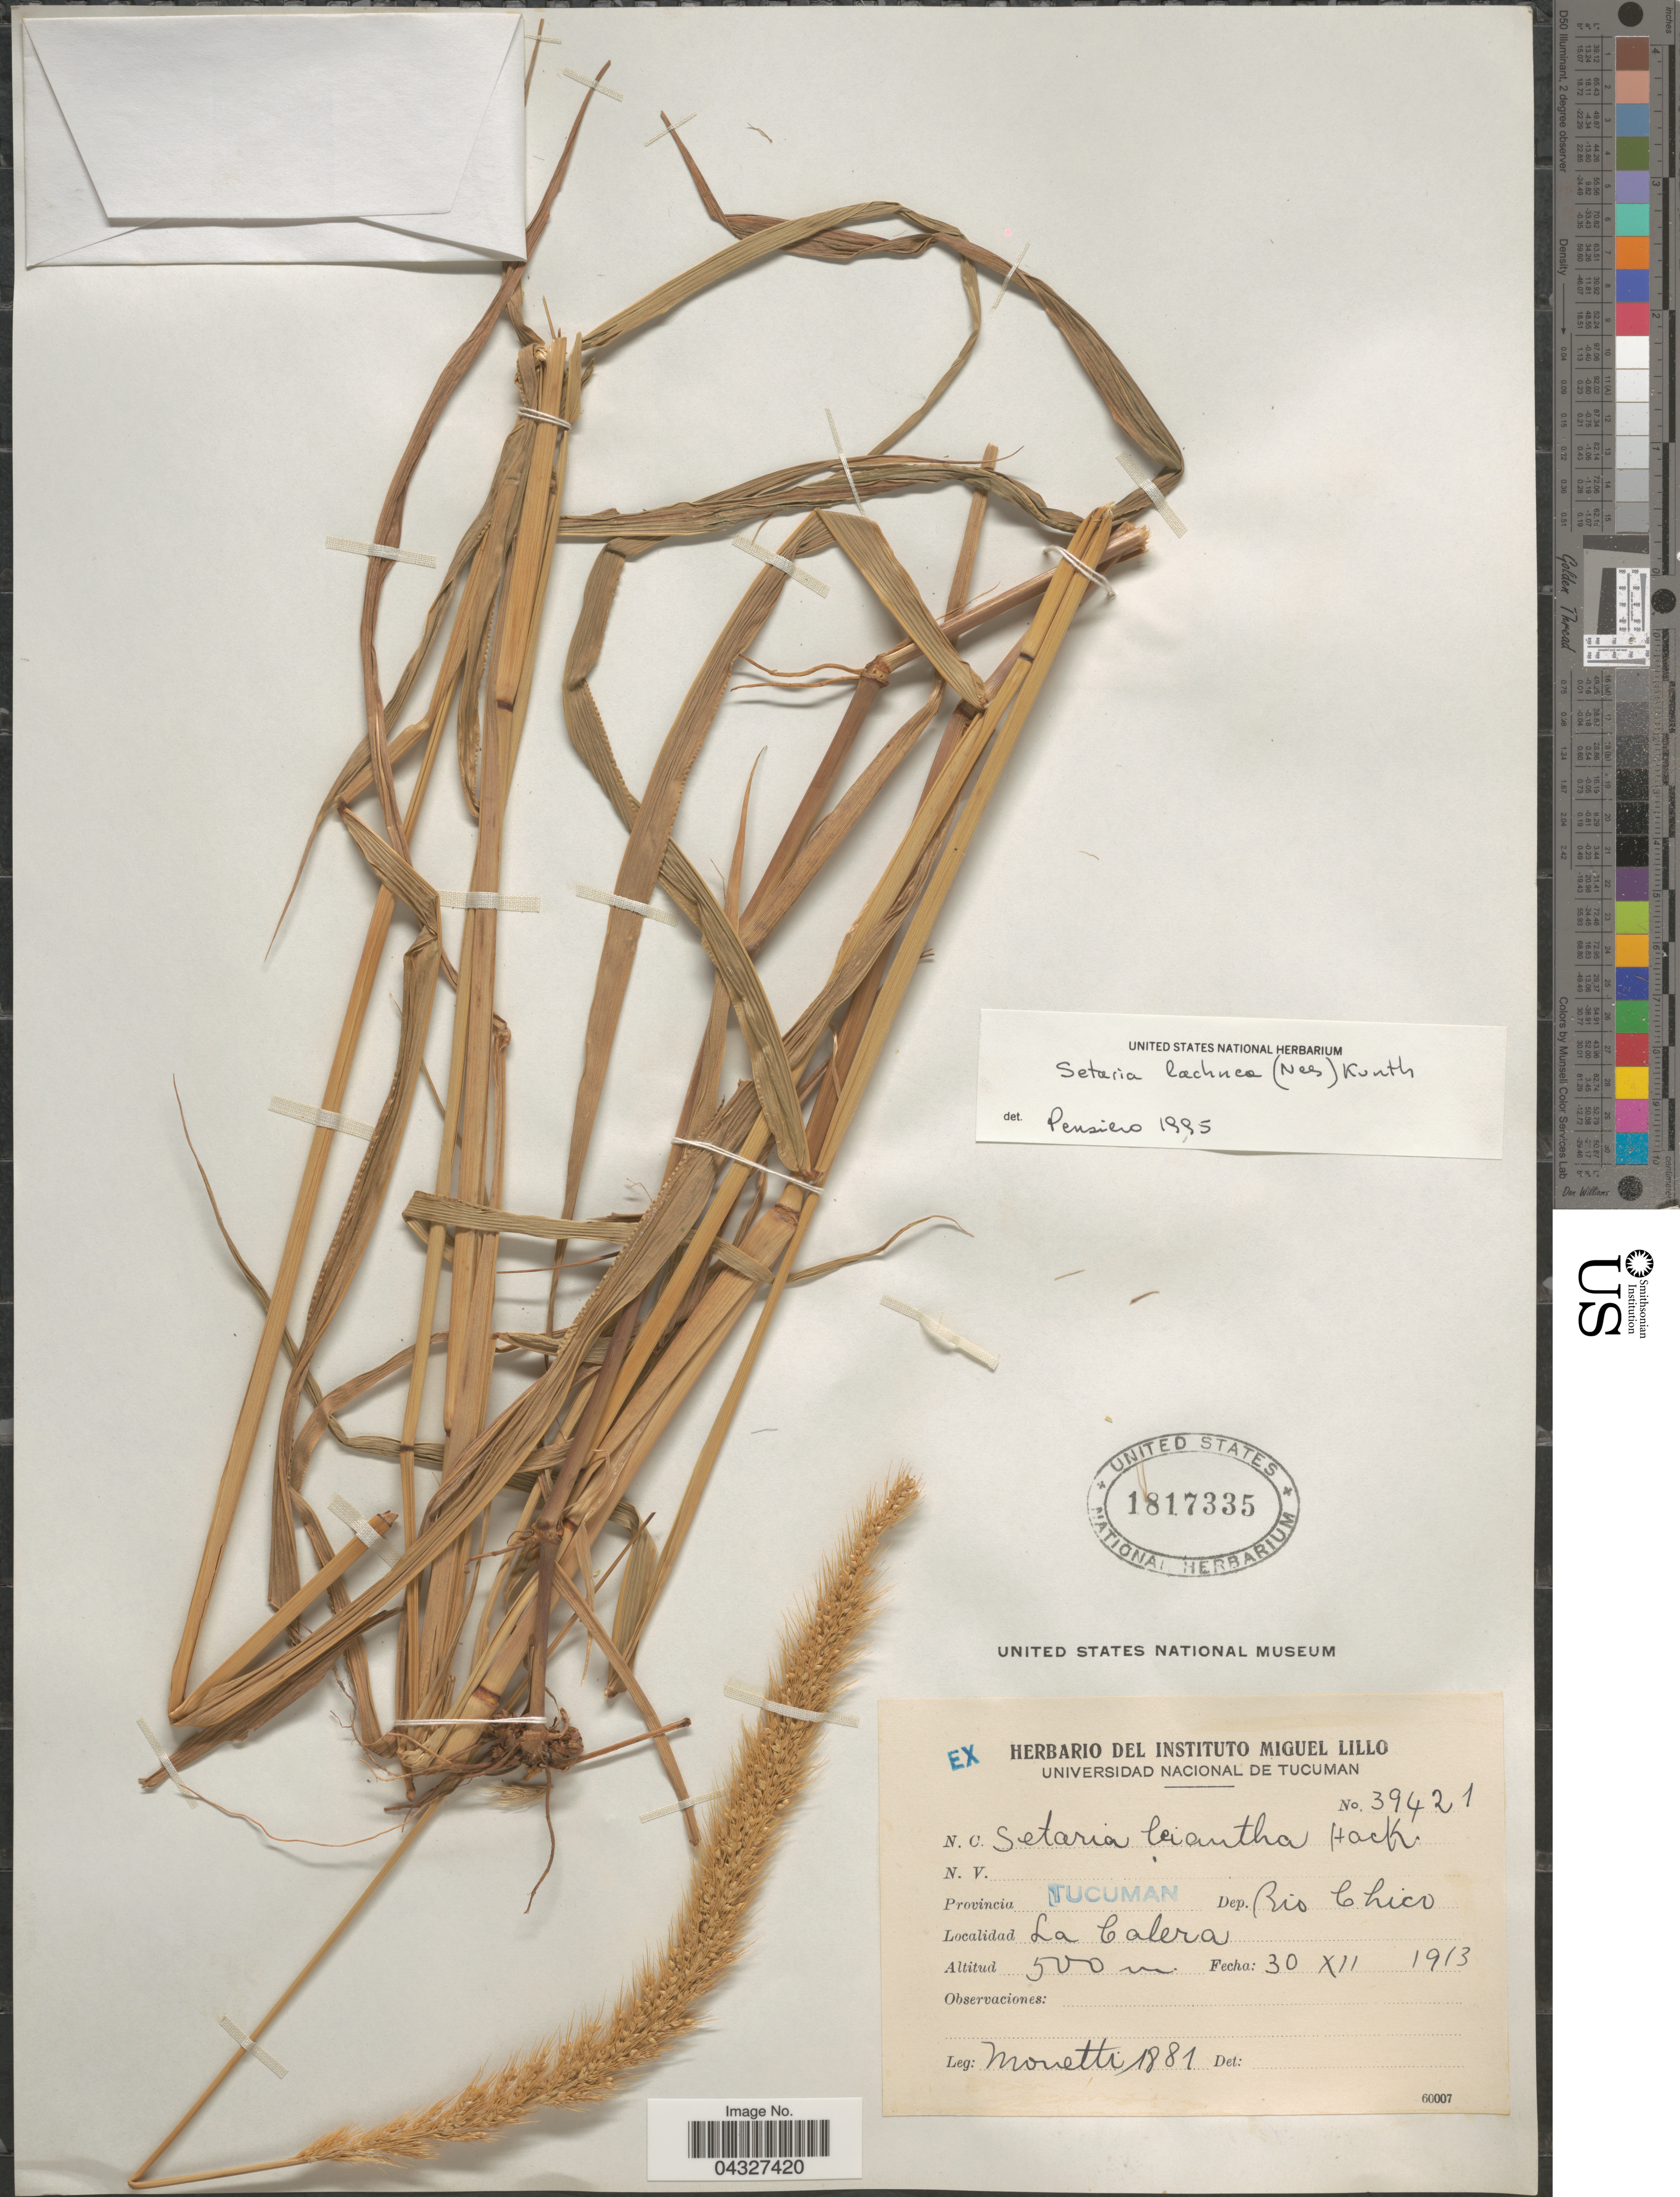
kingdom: Plantae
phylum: Tracheophyta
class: Liliopsida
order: Poales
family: Poaceae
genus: Setaria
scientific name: Setaria lachnea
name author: (Nees) Kunth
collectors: -. Moretti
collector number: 1881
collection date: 1913-12-30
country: Argentina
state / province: Tucuman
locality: Provincia Tucuman. Dep. Rio Chico. La Calera.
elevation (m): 500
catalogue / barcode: US 1817335